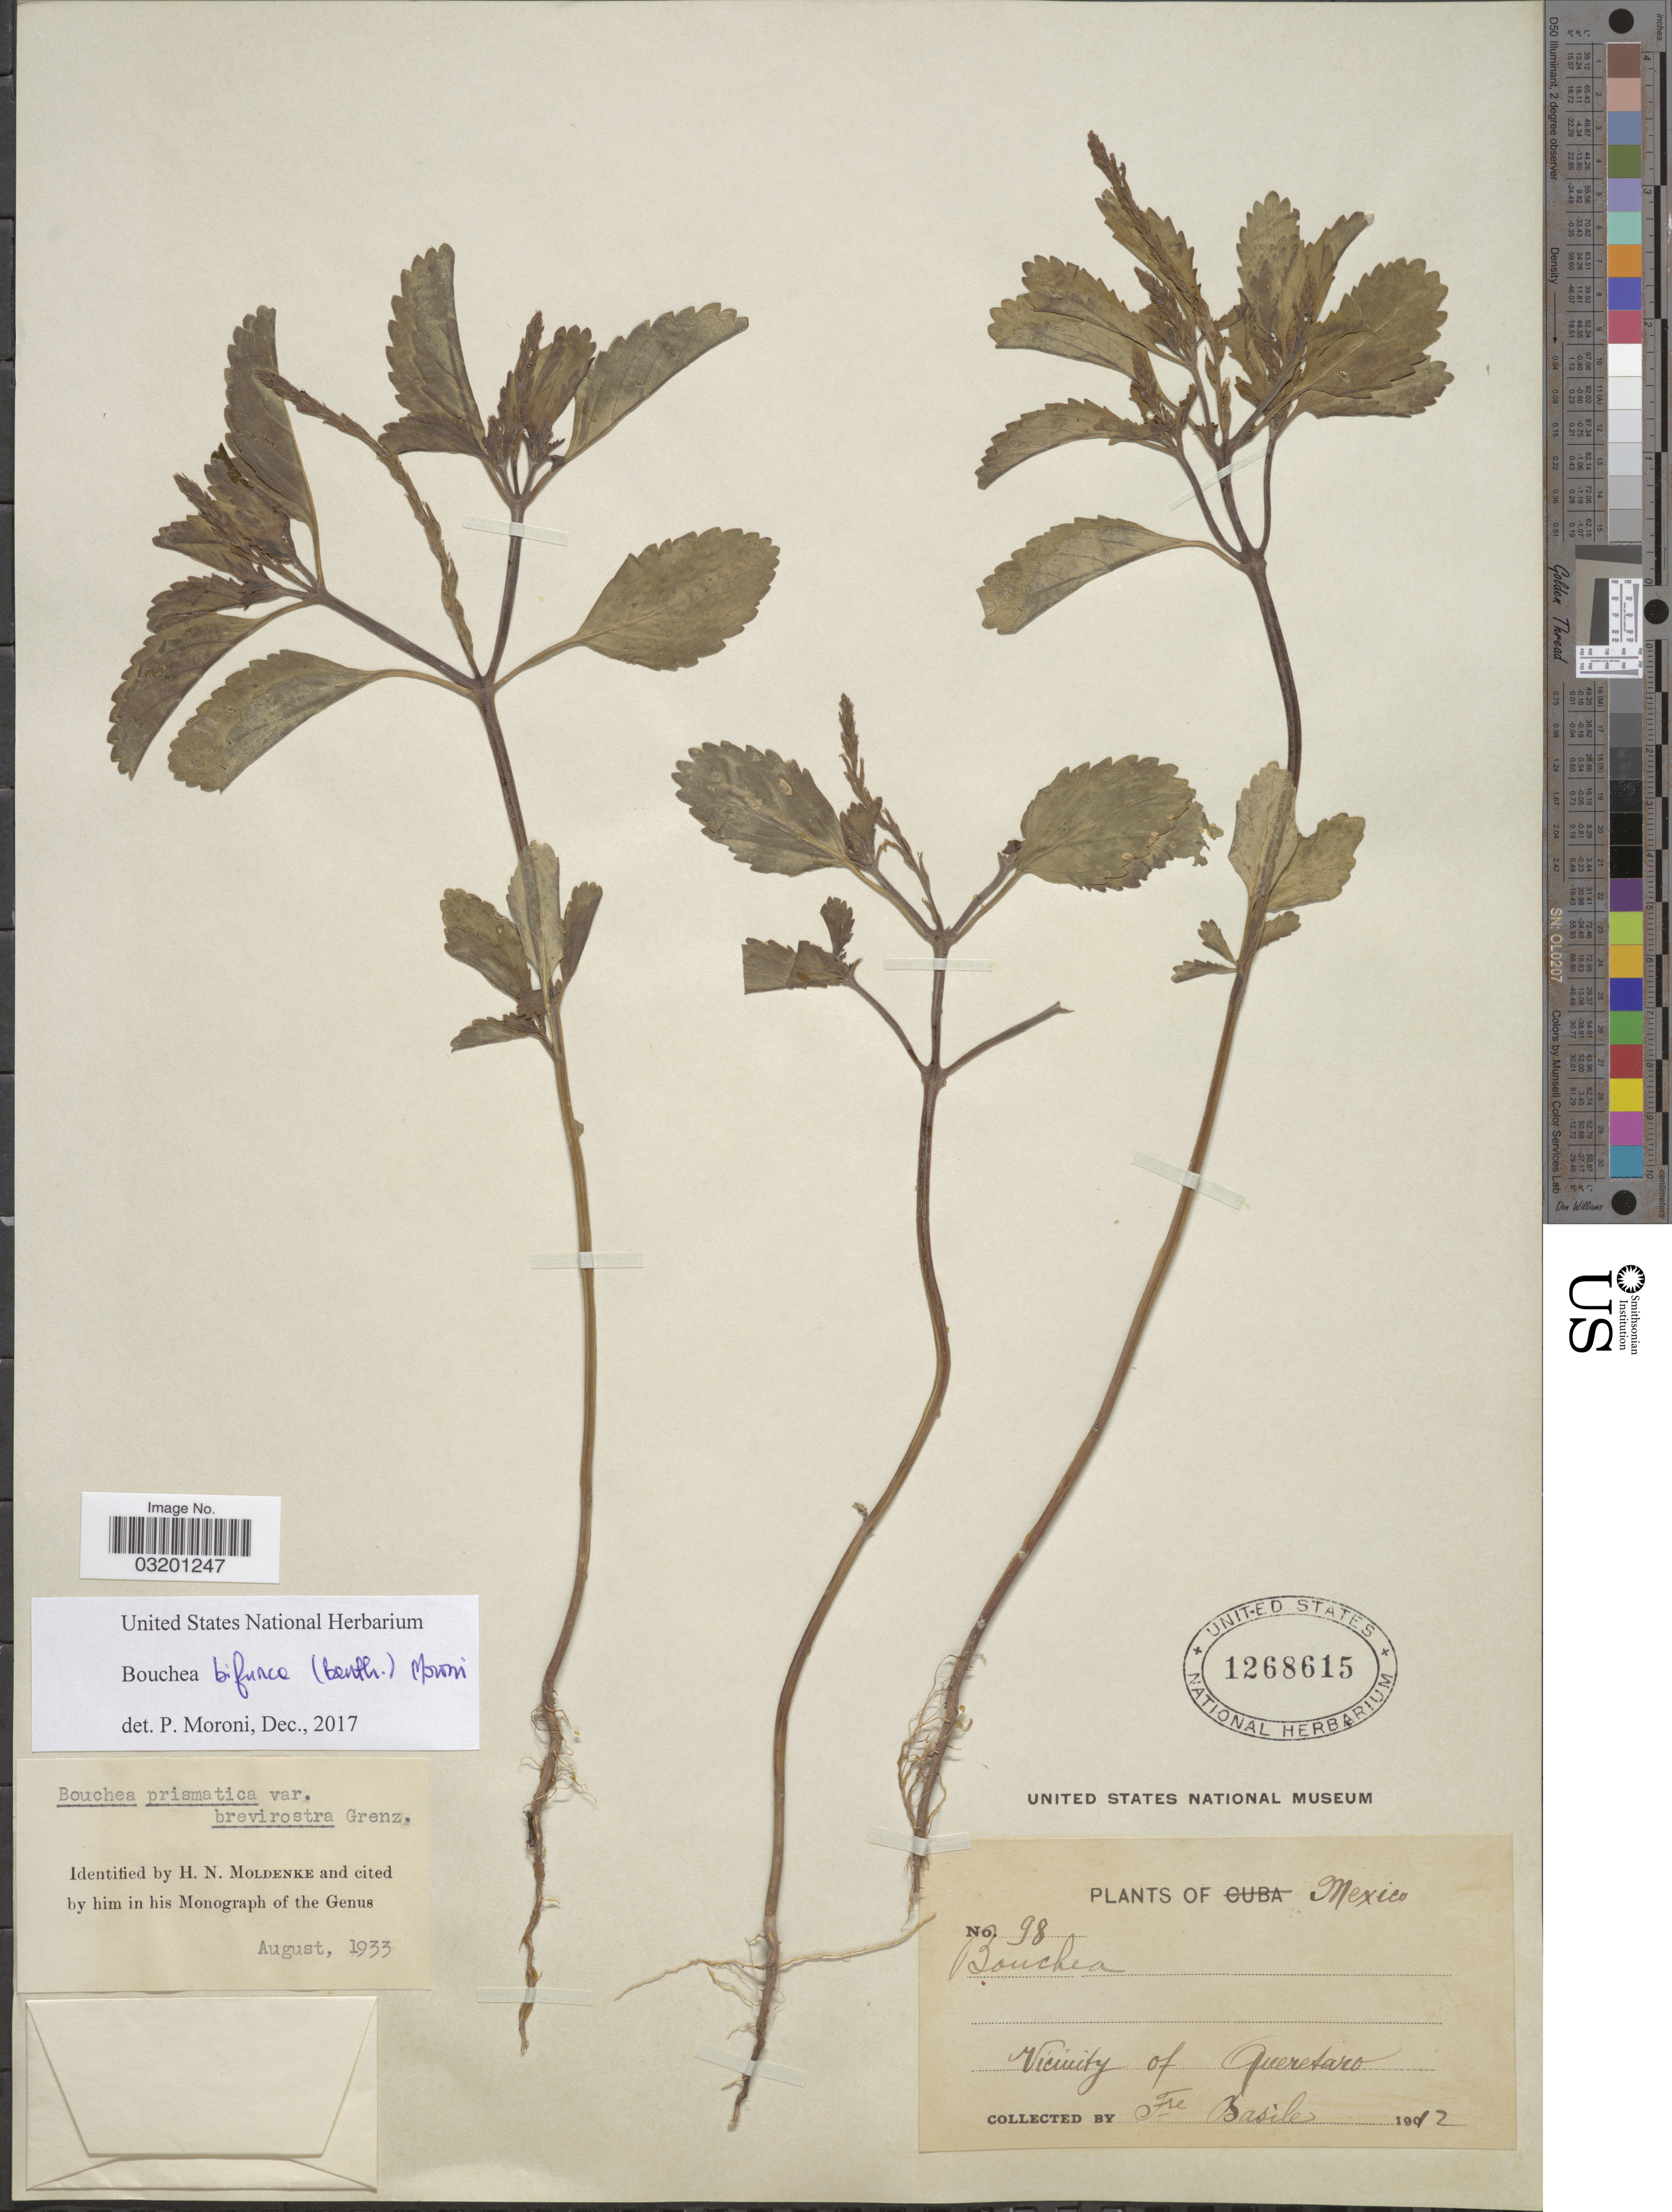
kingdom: Plantae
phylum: Tracheophyta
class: Magnoliopsida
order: Lamiales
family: Verbenaceae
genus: Bouchea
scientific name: Bouchea bifurca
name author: (Benth.) P. Moroni & N. O'Leary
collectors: Bro. Basile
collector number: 98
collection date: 1912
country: Mexico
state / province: Querétaro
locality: Vicinity of Queretaro.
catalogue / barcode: US 1268615